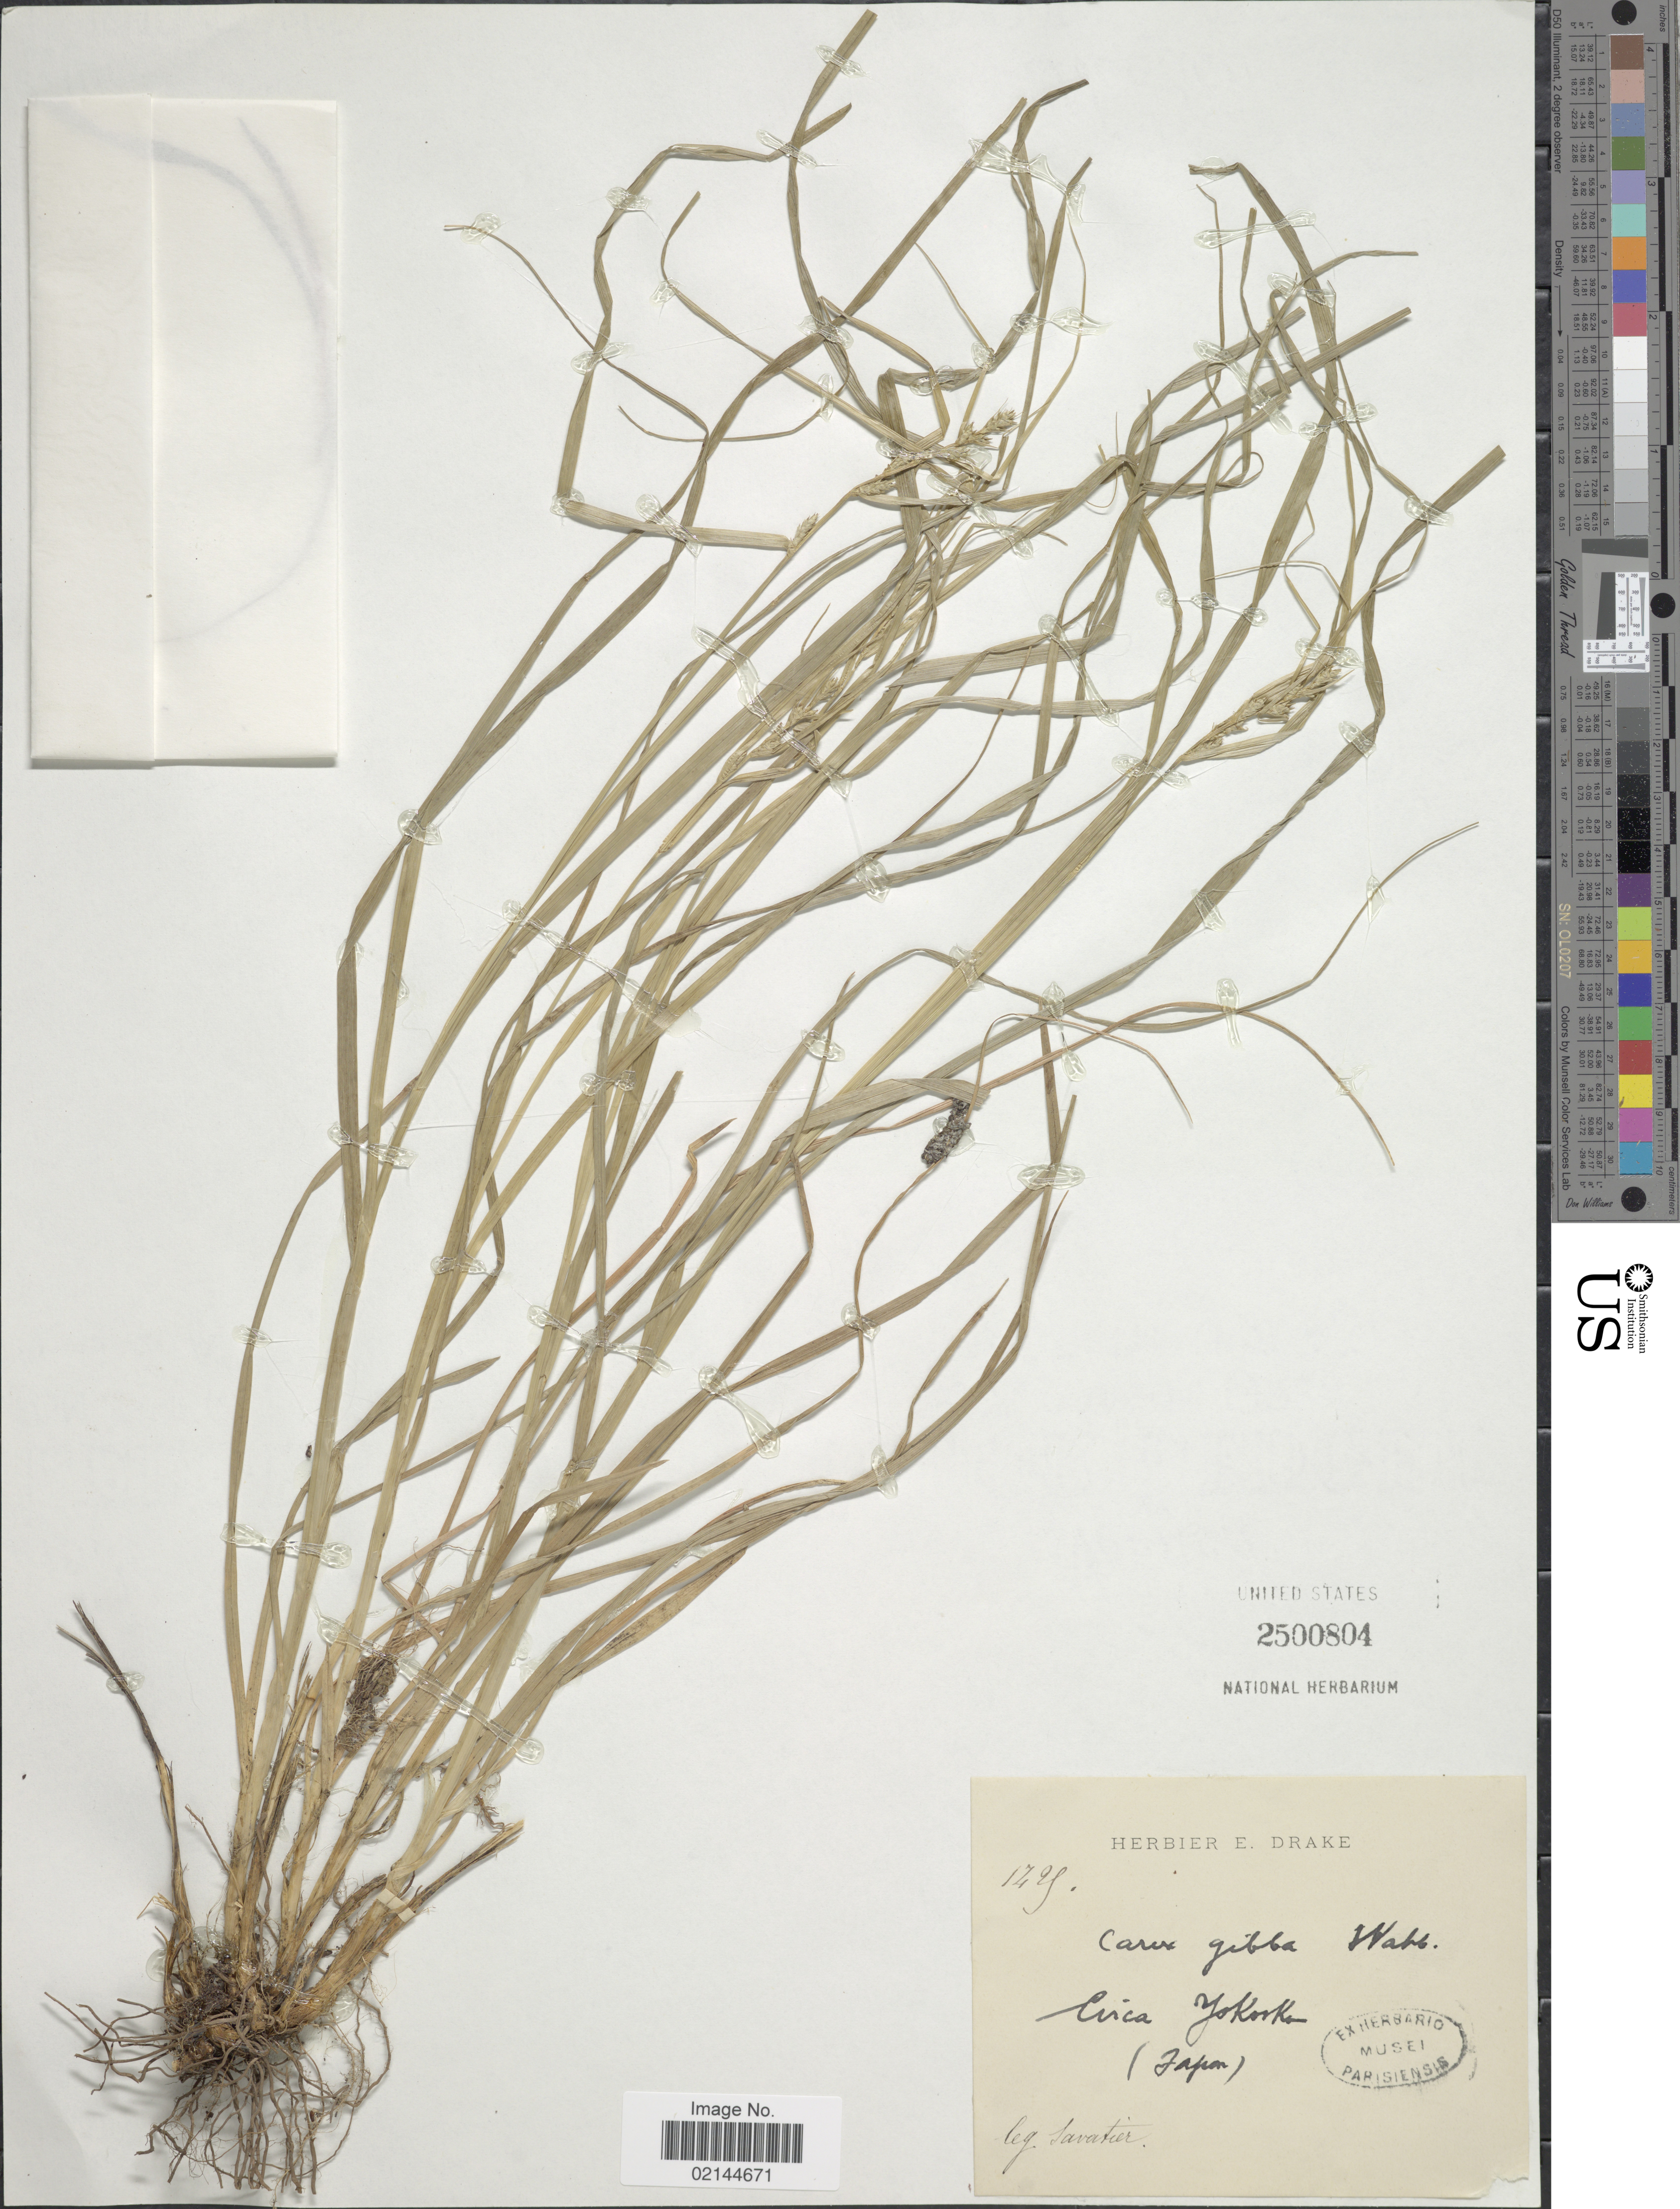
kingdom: Plantae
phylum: Tracheophyta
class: Liliopsida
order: Poales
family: Cyperaceae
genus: Carex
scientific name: Carex gibba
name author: Wahlenb.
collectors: Savatier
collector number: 1429*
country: Japan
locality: Circa Yokoska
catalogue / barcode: US 2500804